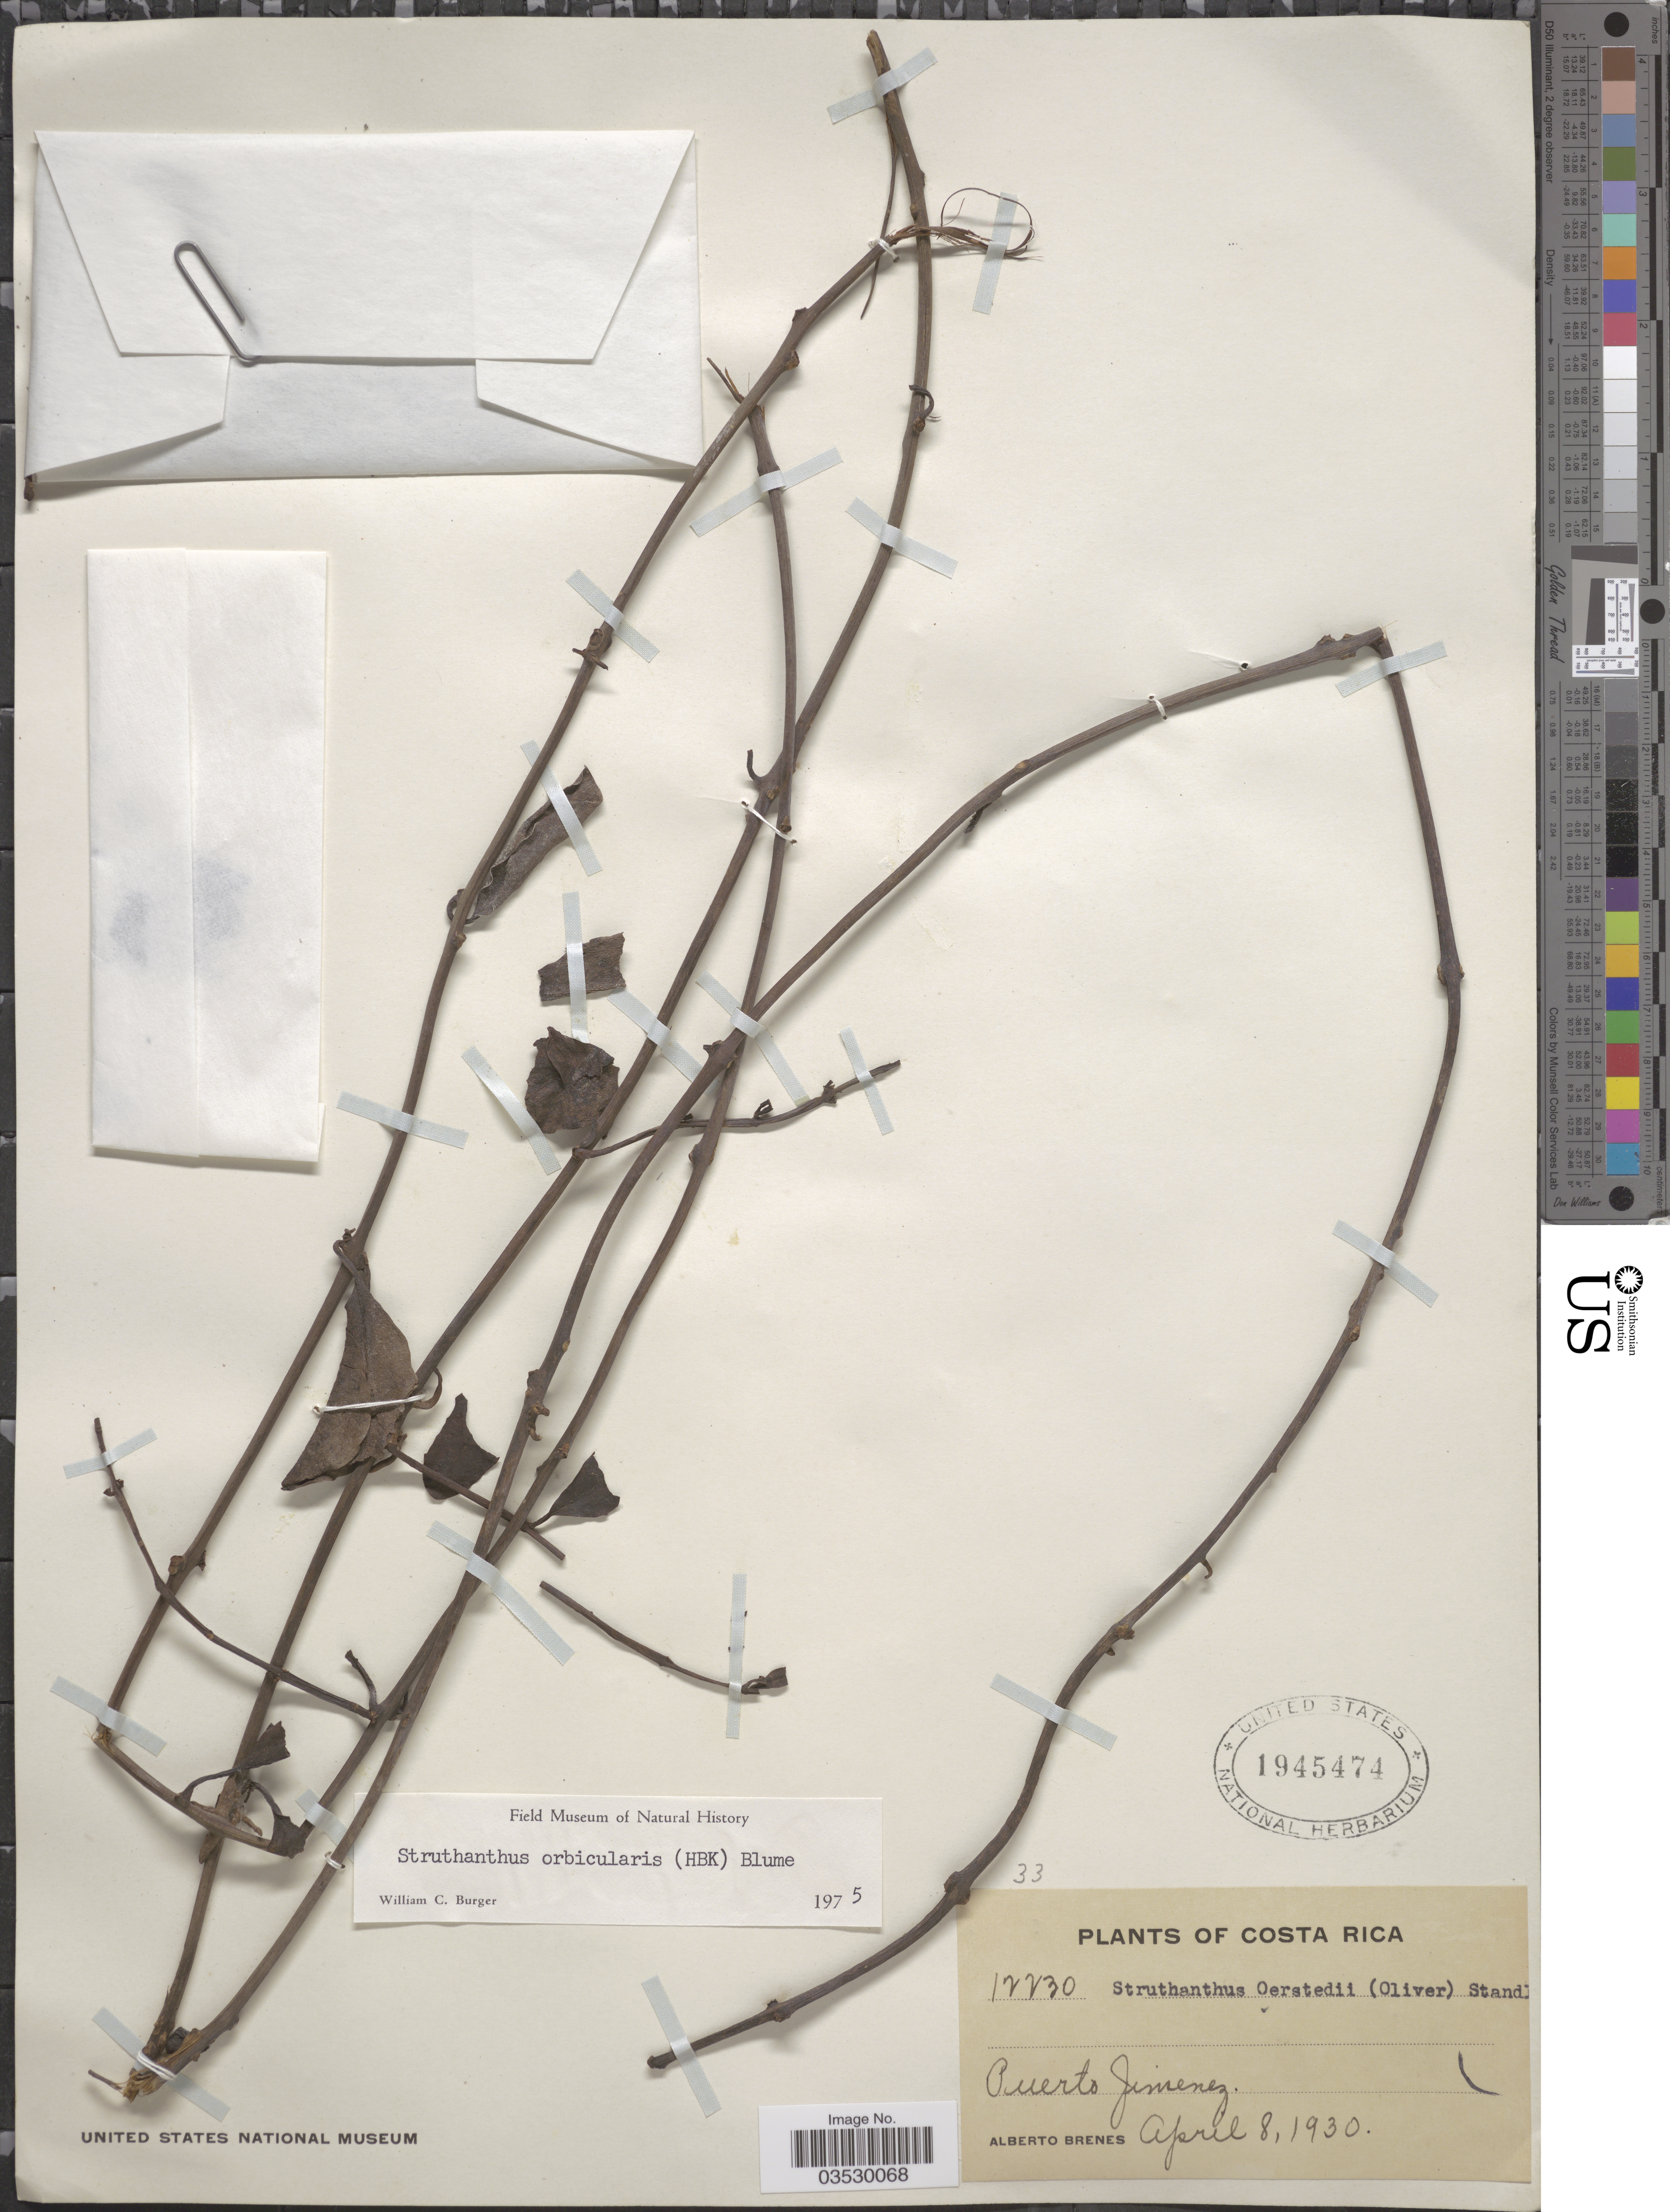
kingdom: Plantae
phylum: Tracheophyta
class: Magnoliopsida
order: Santalales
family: Loranthaceae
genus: Struthanthus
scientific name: Struthanthus orbicularis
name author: (Kunth) Blume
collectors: A. Brenes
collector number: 12230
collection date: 1930-04-08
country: Costa Rica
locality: Puerto Jimenez.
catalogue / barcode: US 1945474